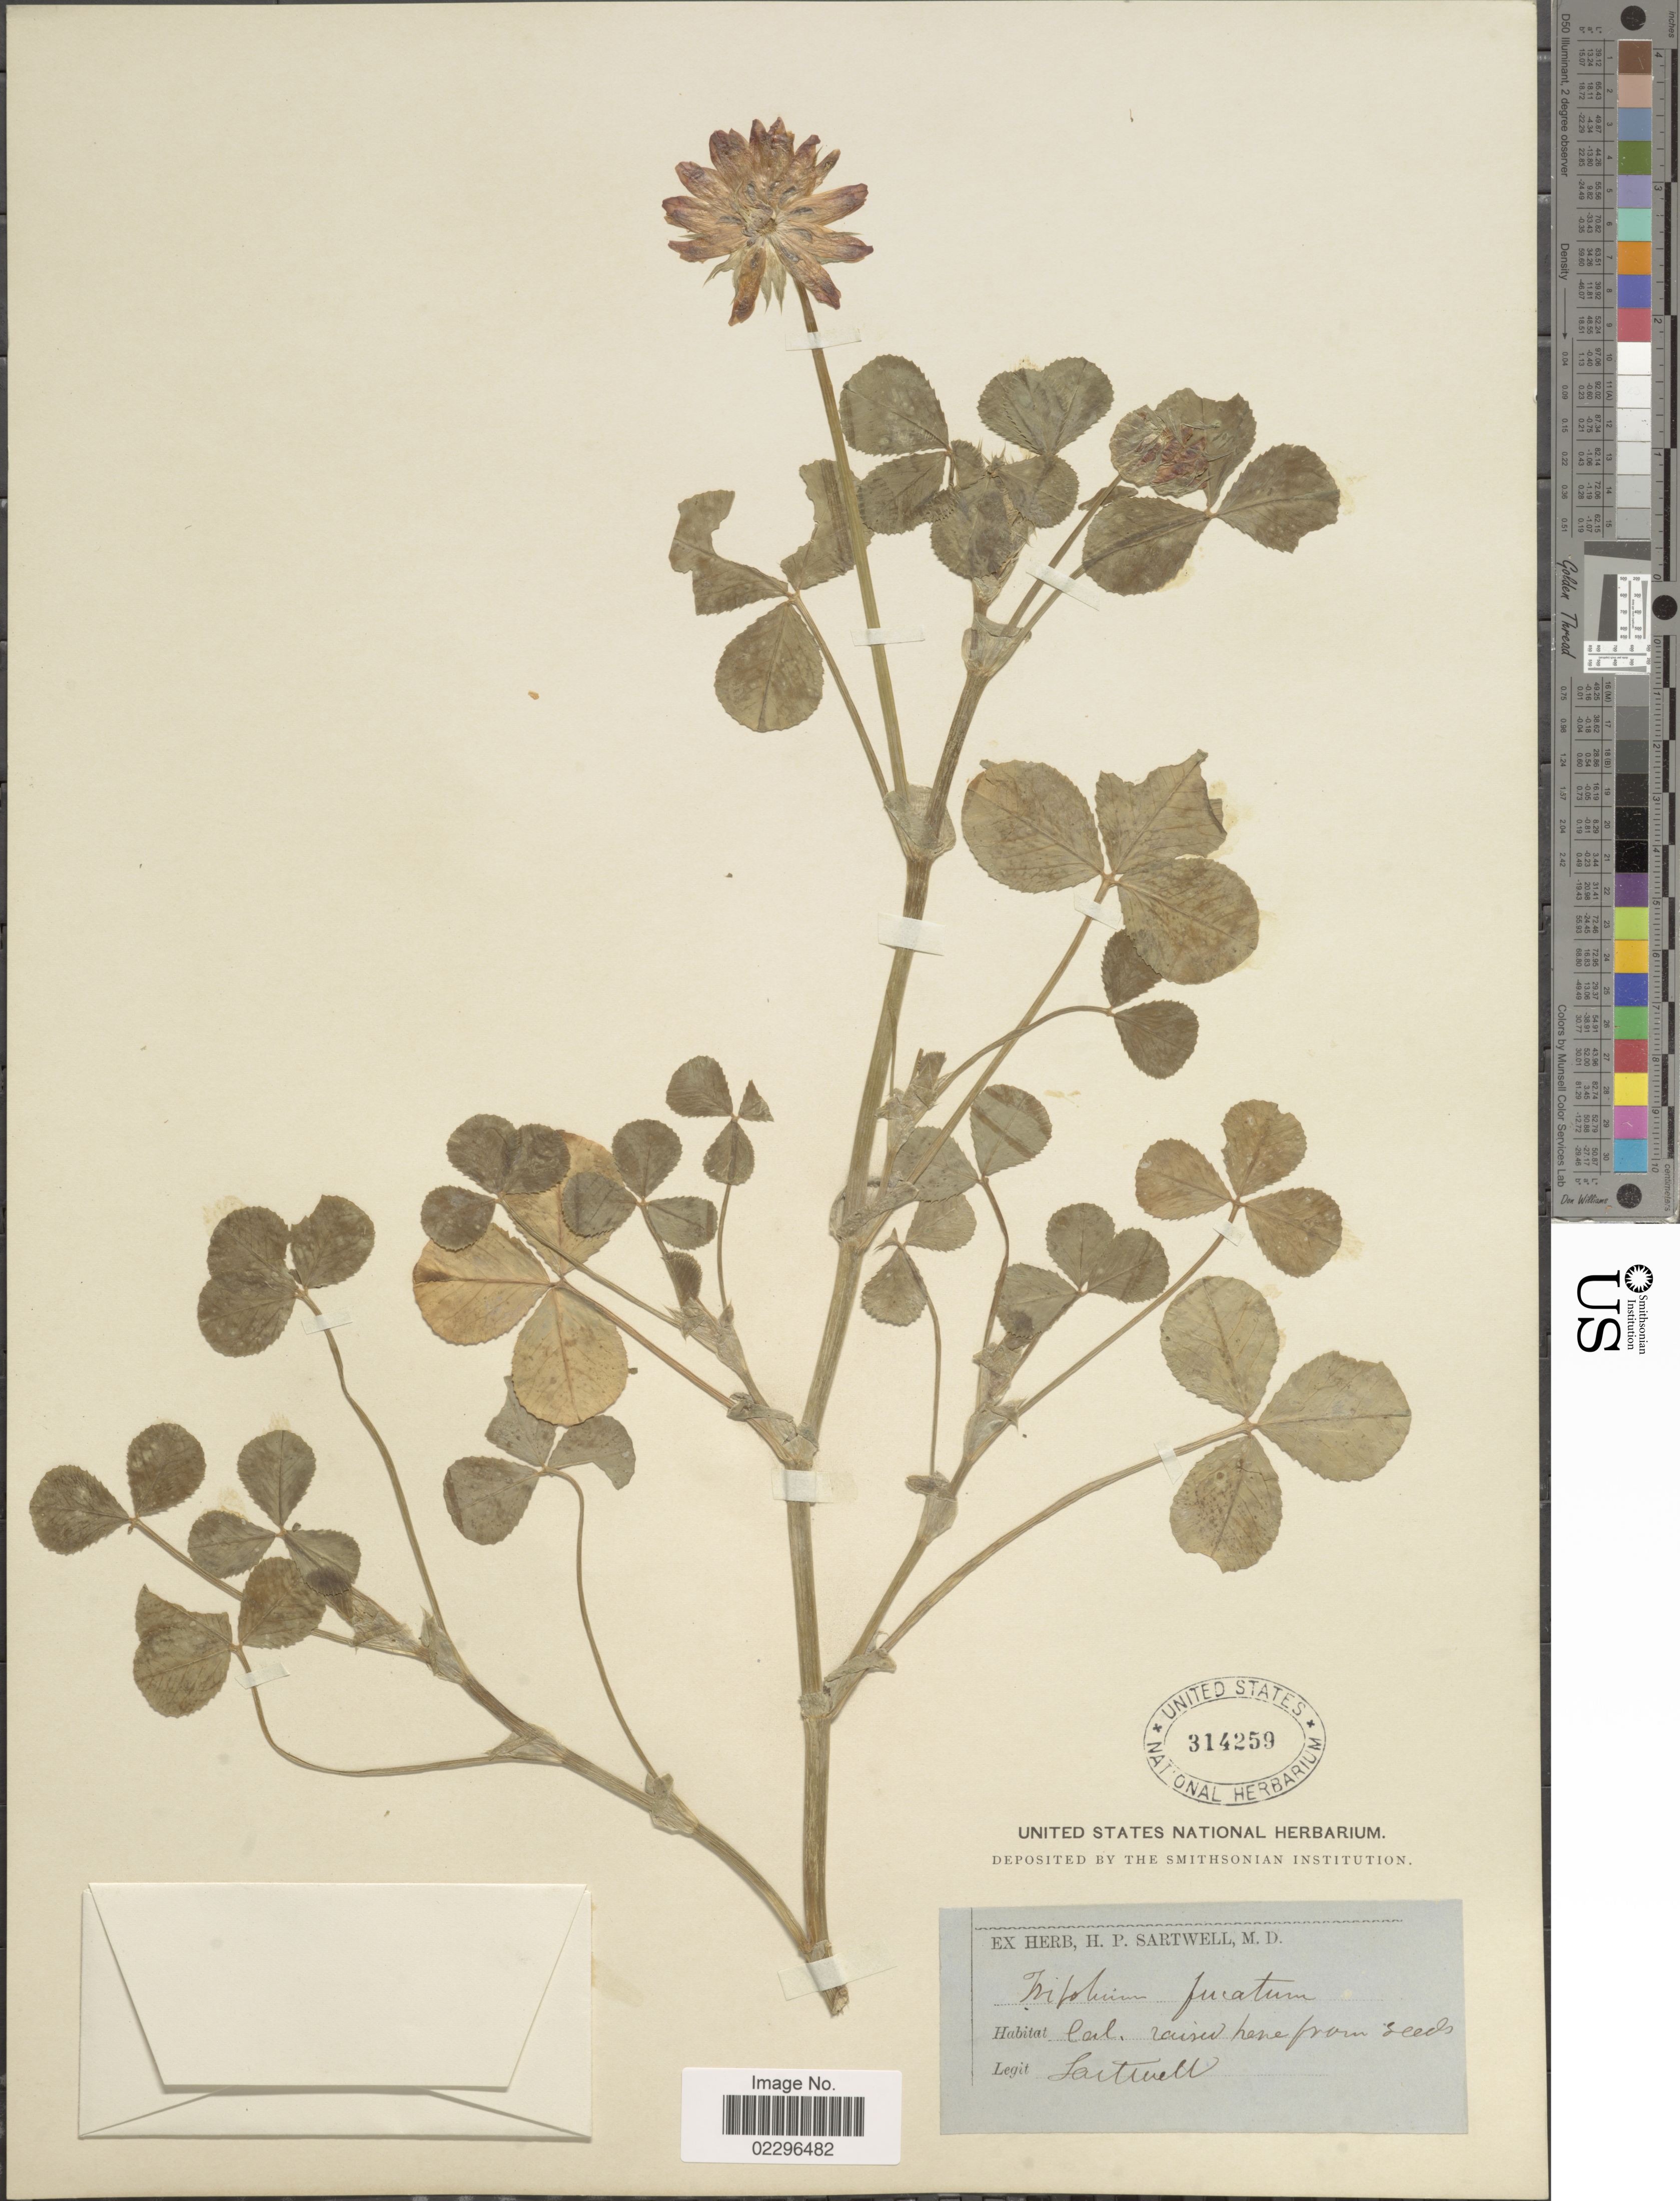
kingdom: Plantae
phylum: Tracheophyta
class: Magnoliopsida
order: Fabales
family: Fabaceae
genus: Trifolium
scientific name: Trifolium fucatum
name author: Lindl.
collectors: H. P. Sartwell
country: United States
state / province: California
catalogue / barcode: US 314259